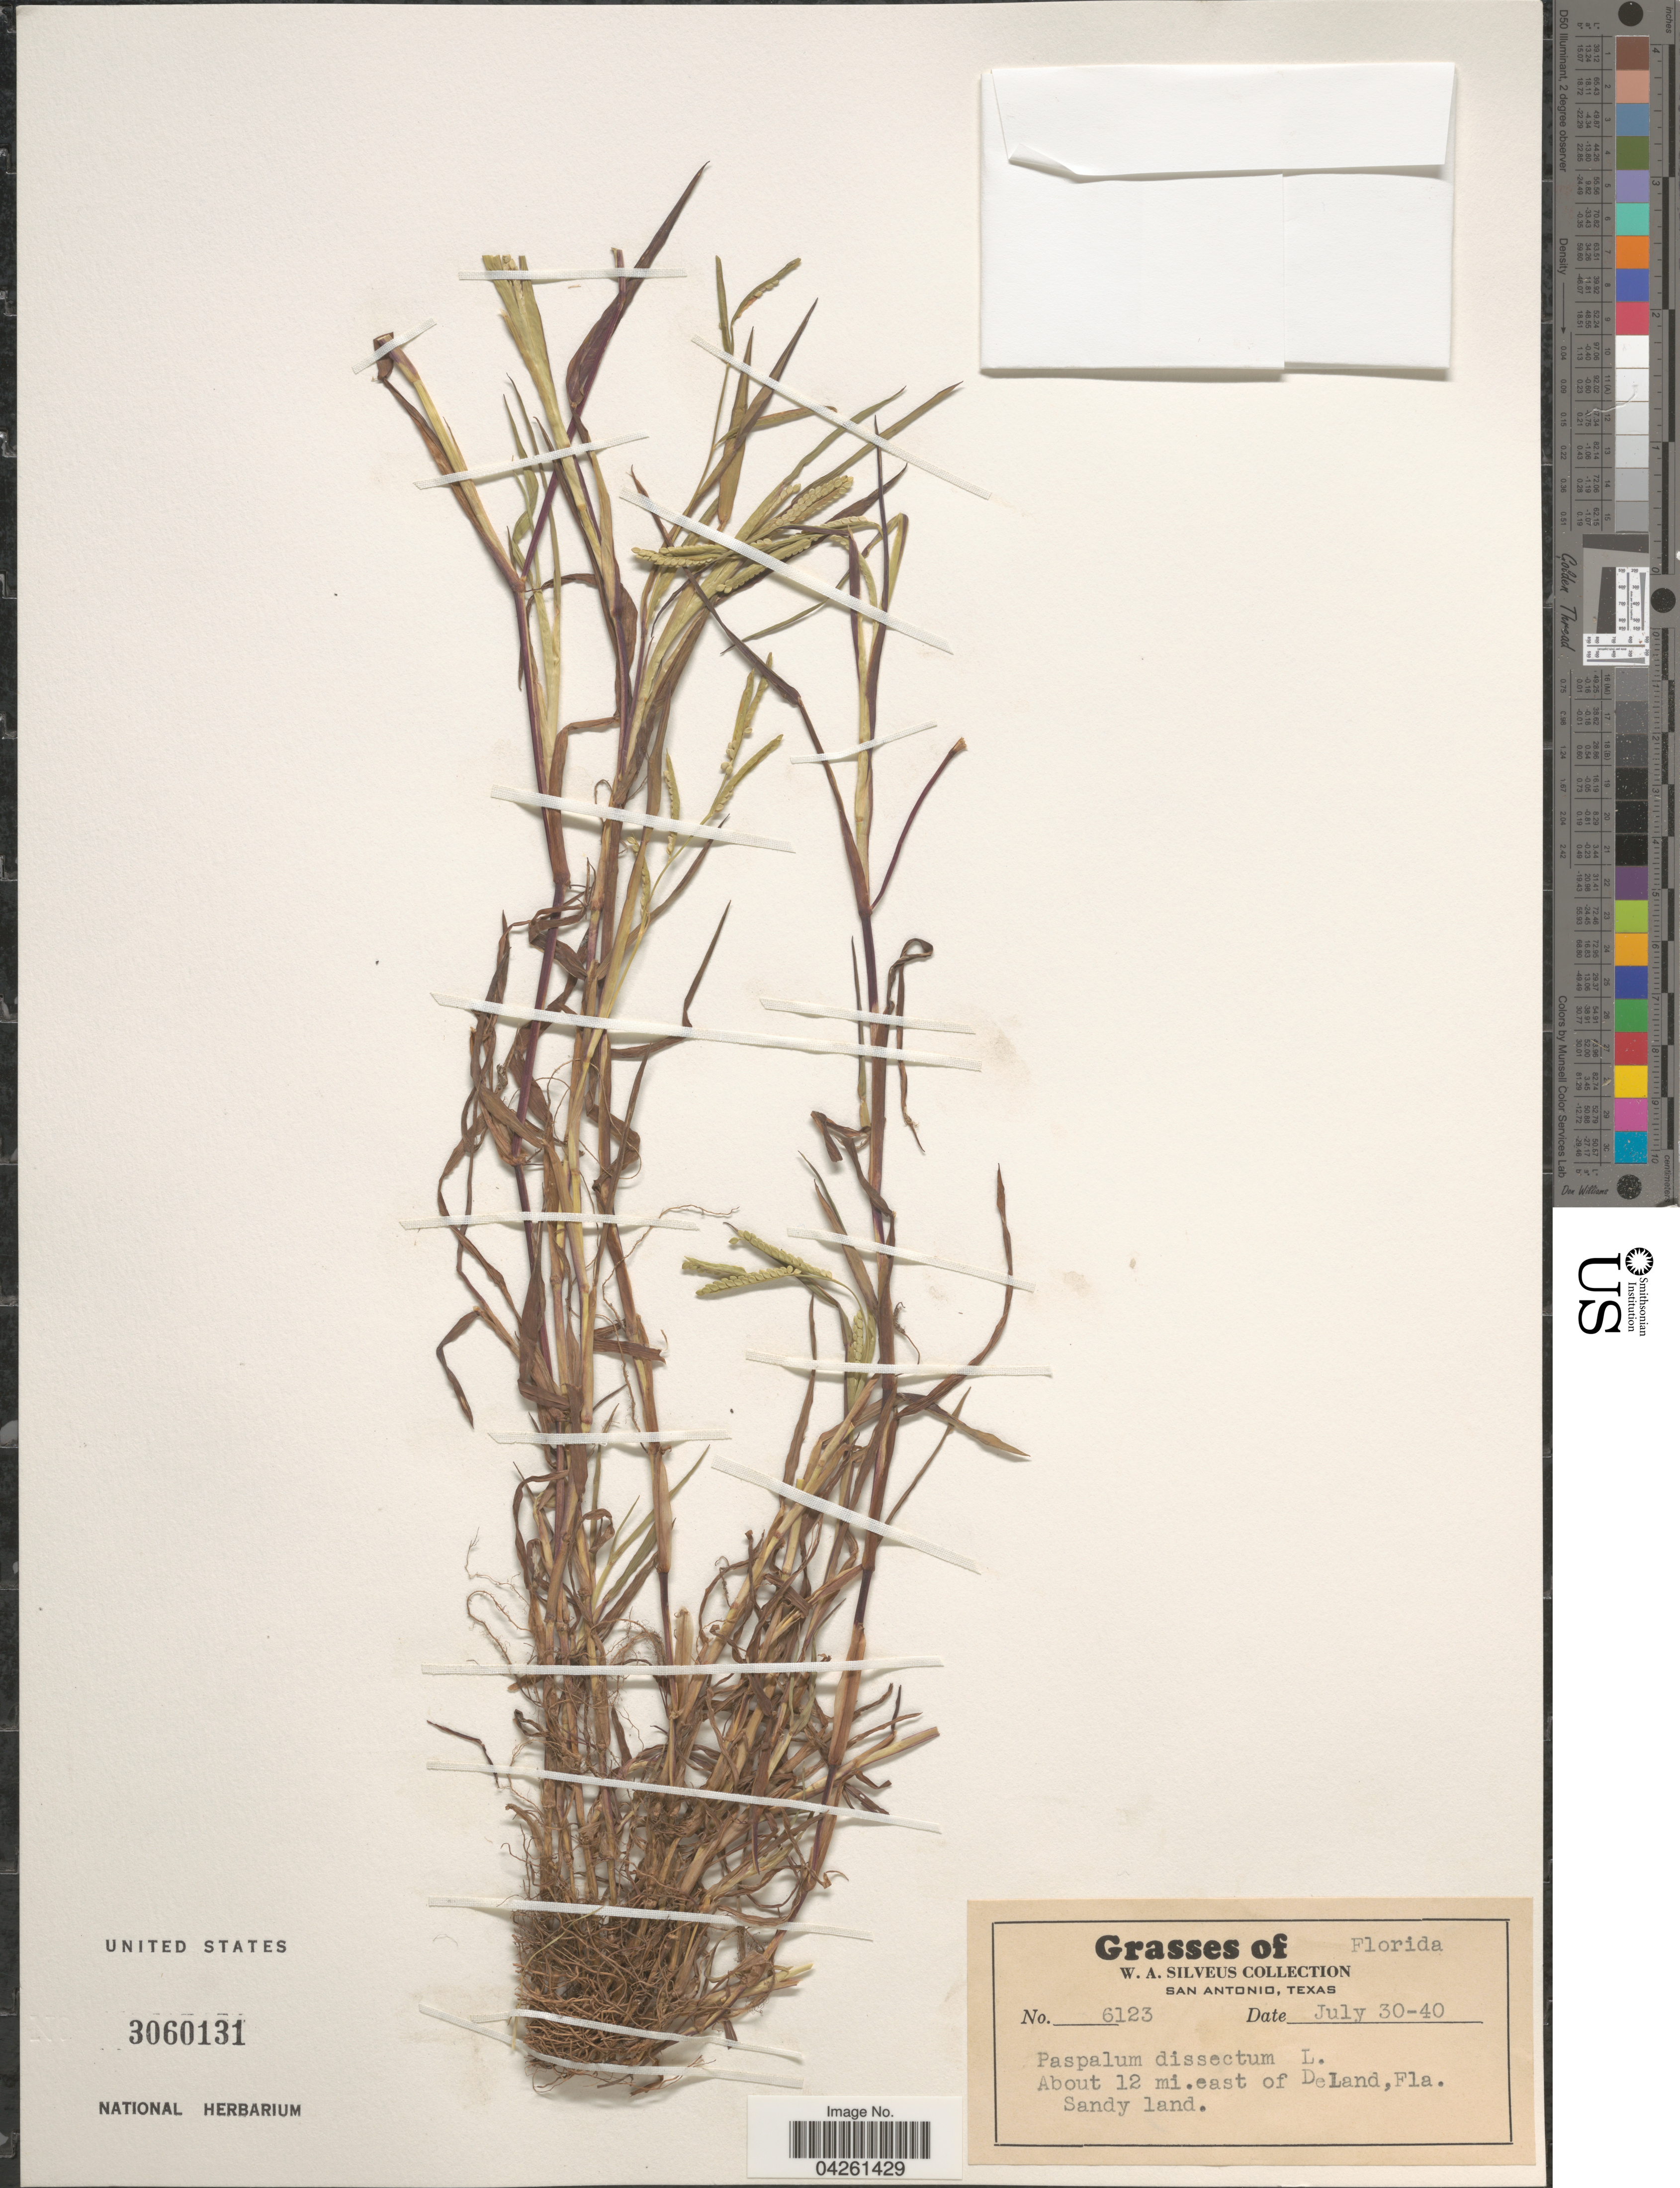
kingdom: Plantae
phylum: Tracheophyta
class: Liliopsida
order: Poales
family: Poaceae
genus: Paspalum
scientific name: Paspalum dissectum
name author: (L.) L.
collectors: W. Silveus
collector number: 6123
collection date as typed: Transcribed d/m/y: 30/7/40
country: United States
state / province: Florida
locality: About 12 mi.east of DeLand.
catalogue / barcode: US 3060131